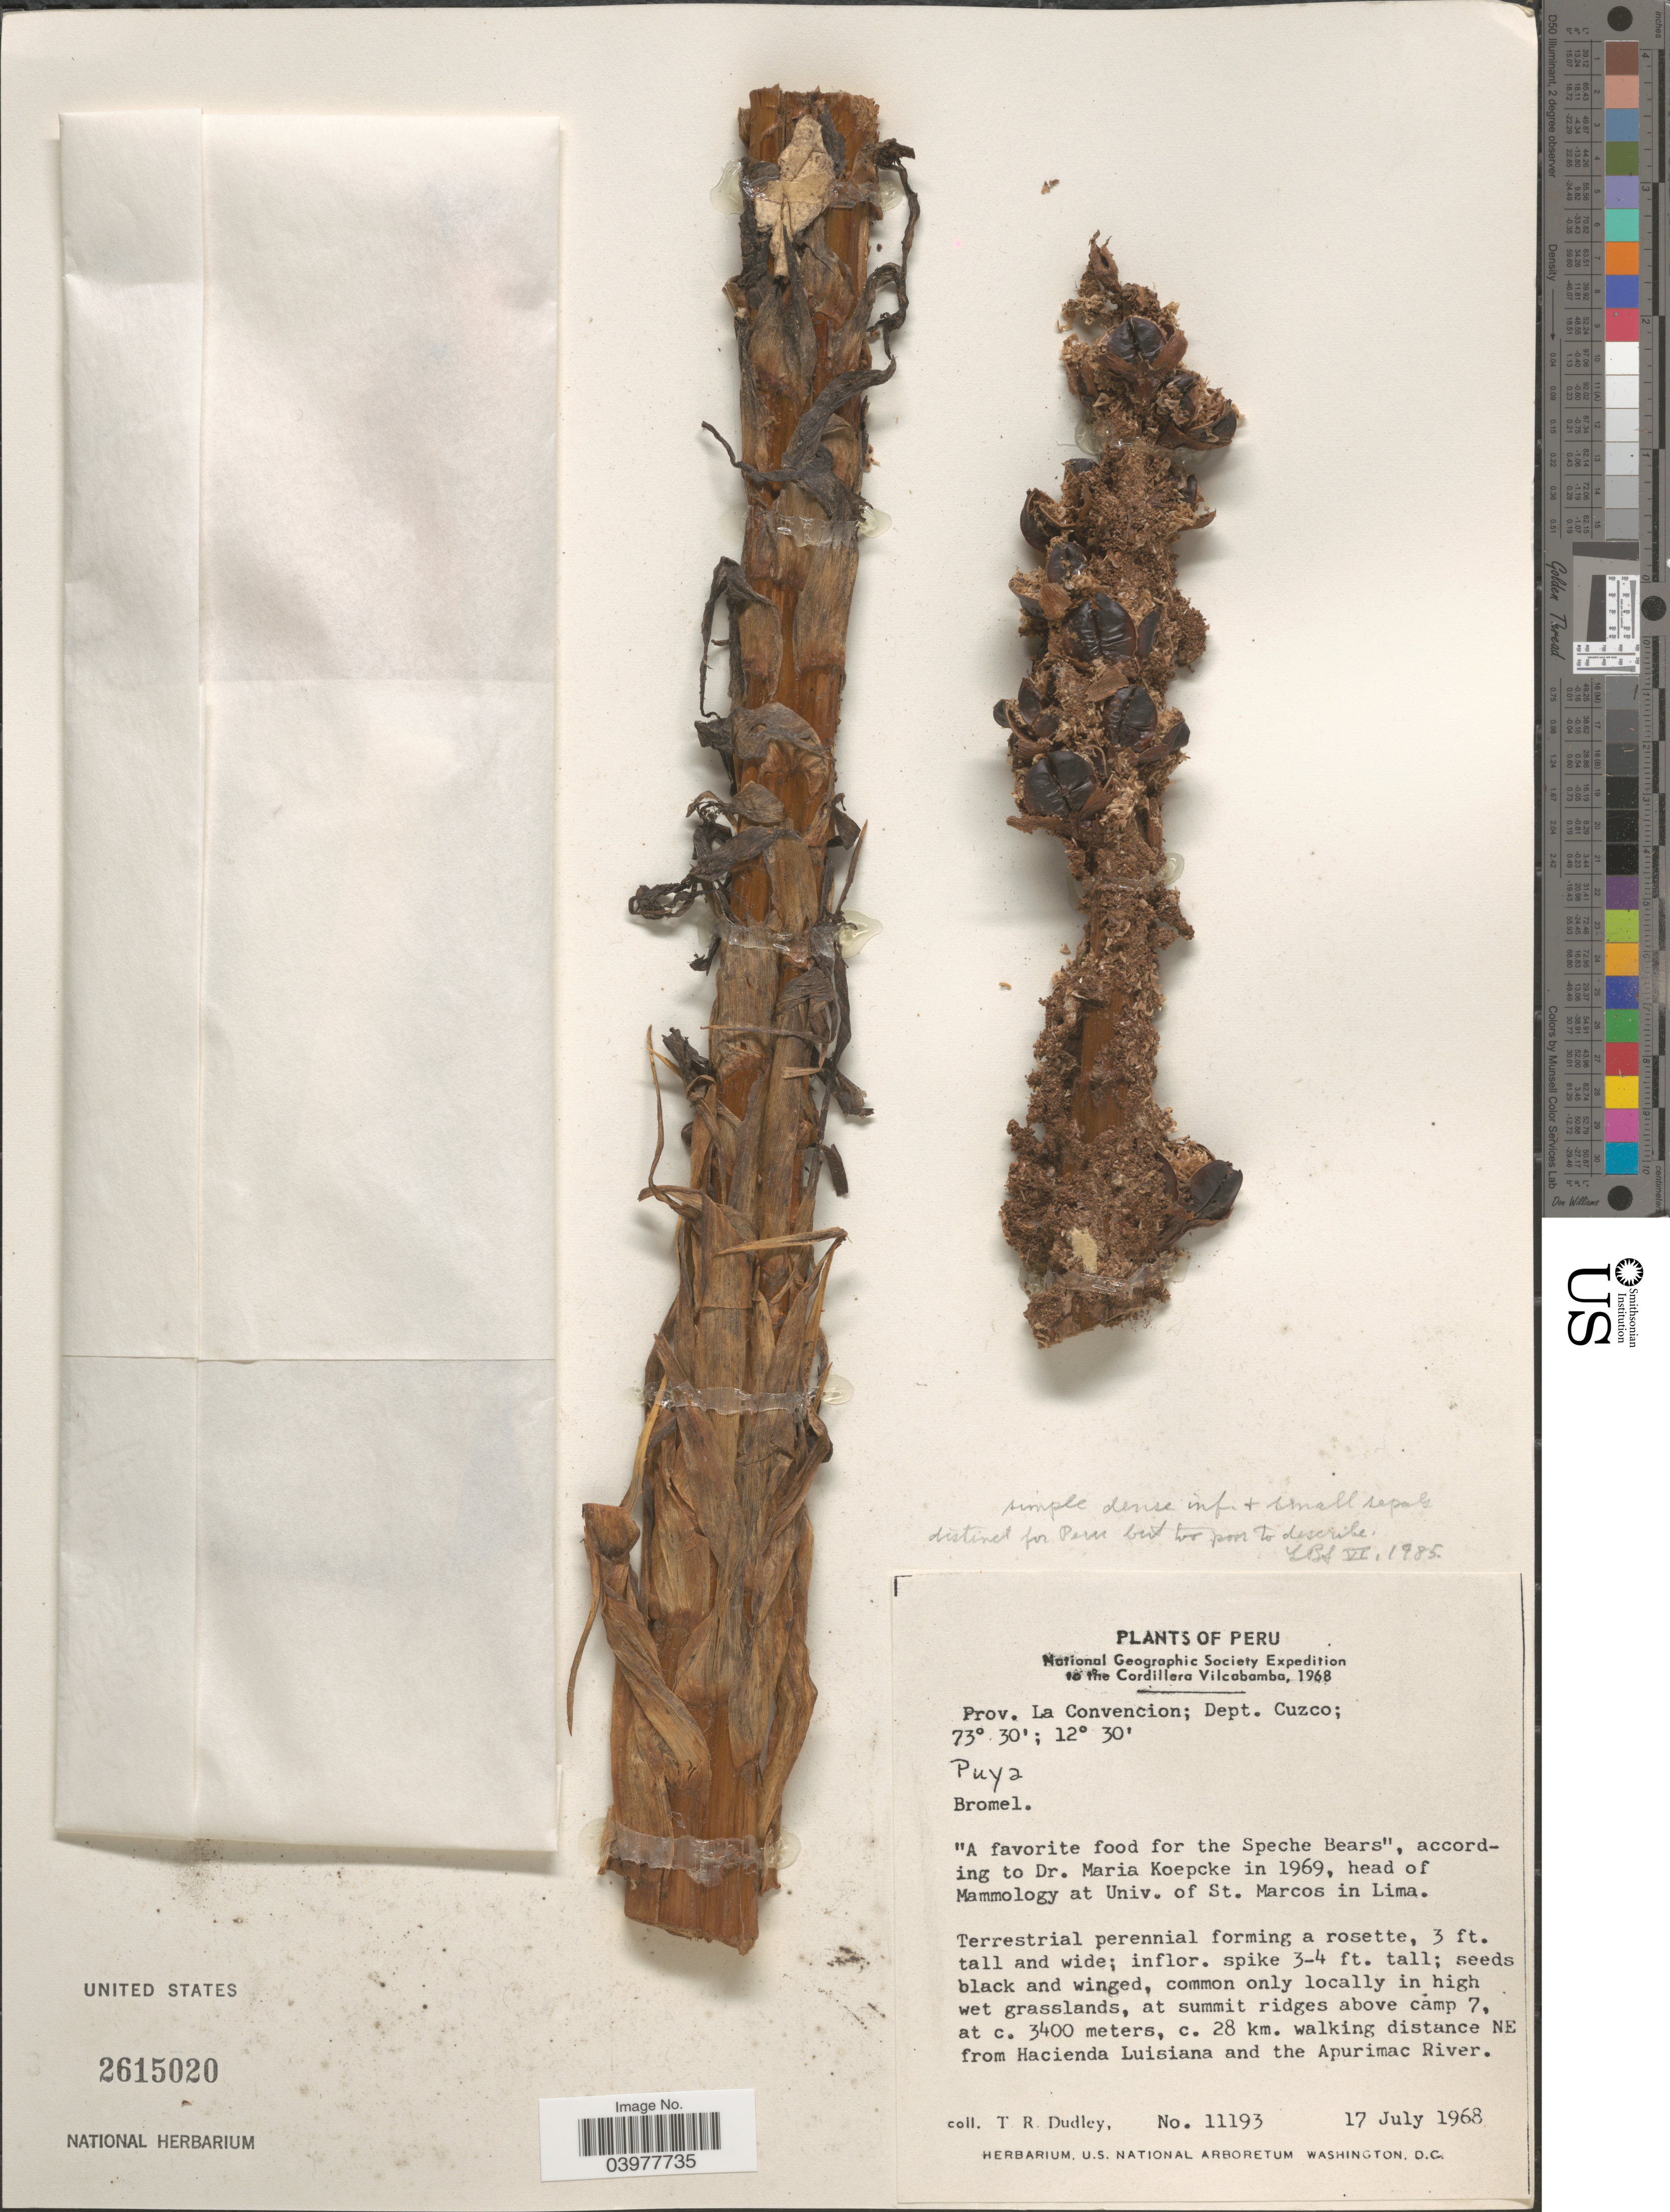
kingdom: Plantae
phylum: Tracheophyta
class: Liliopsida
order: Poales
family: Bromeliaceae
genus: Puya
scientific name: Puya sp.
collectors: T. R. Dudley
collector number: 11193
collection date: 1968-07-17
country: Peru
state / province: Cusco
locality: The Cordillera Vilcabamba. Prov. La Convencion; Dept. Cuzco. At summit ridges above camp 7, c. 28 km. walking distance NE from Hacienda Luisiana and the Apurimac River.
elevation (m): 3400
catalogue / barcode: US 2615020